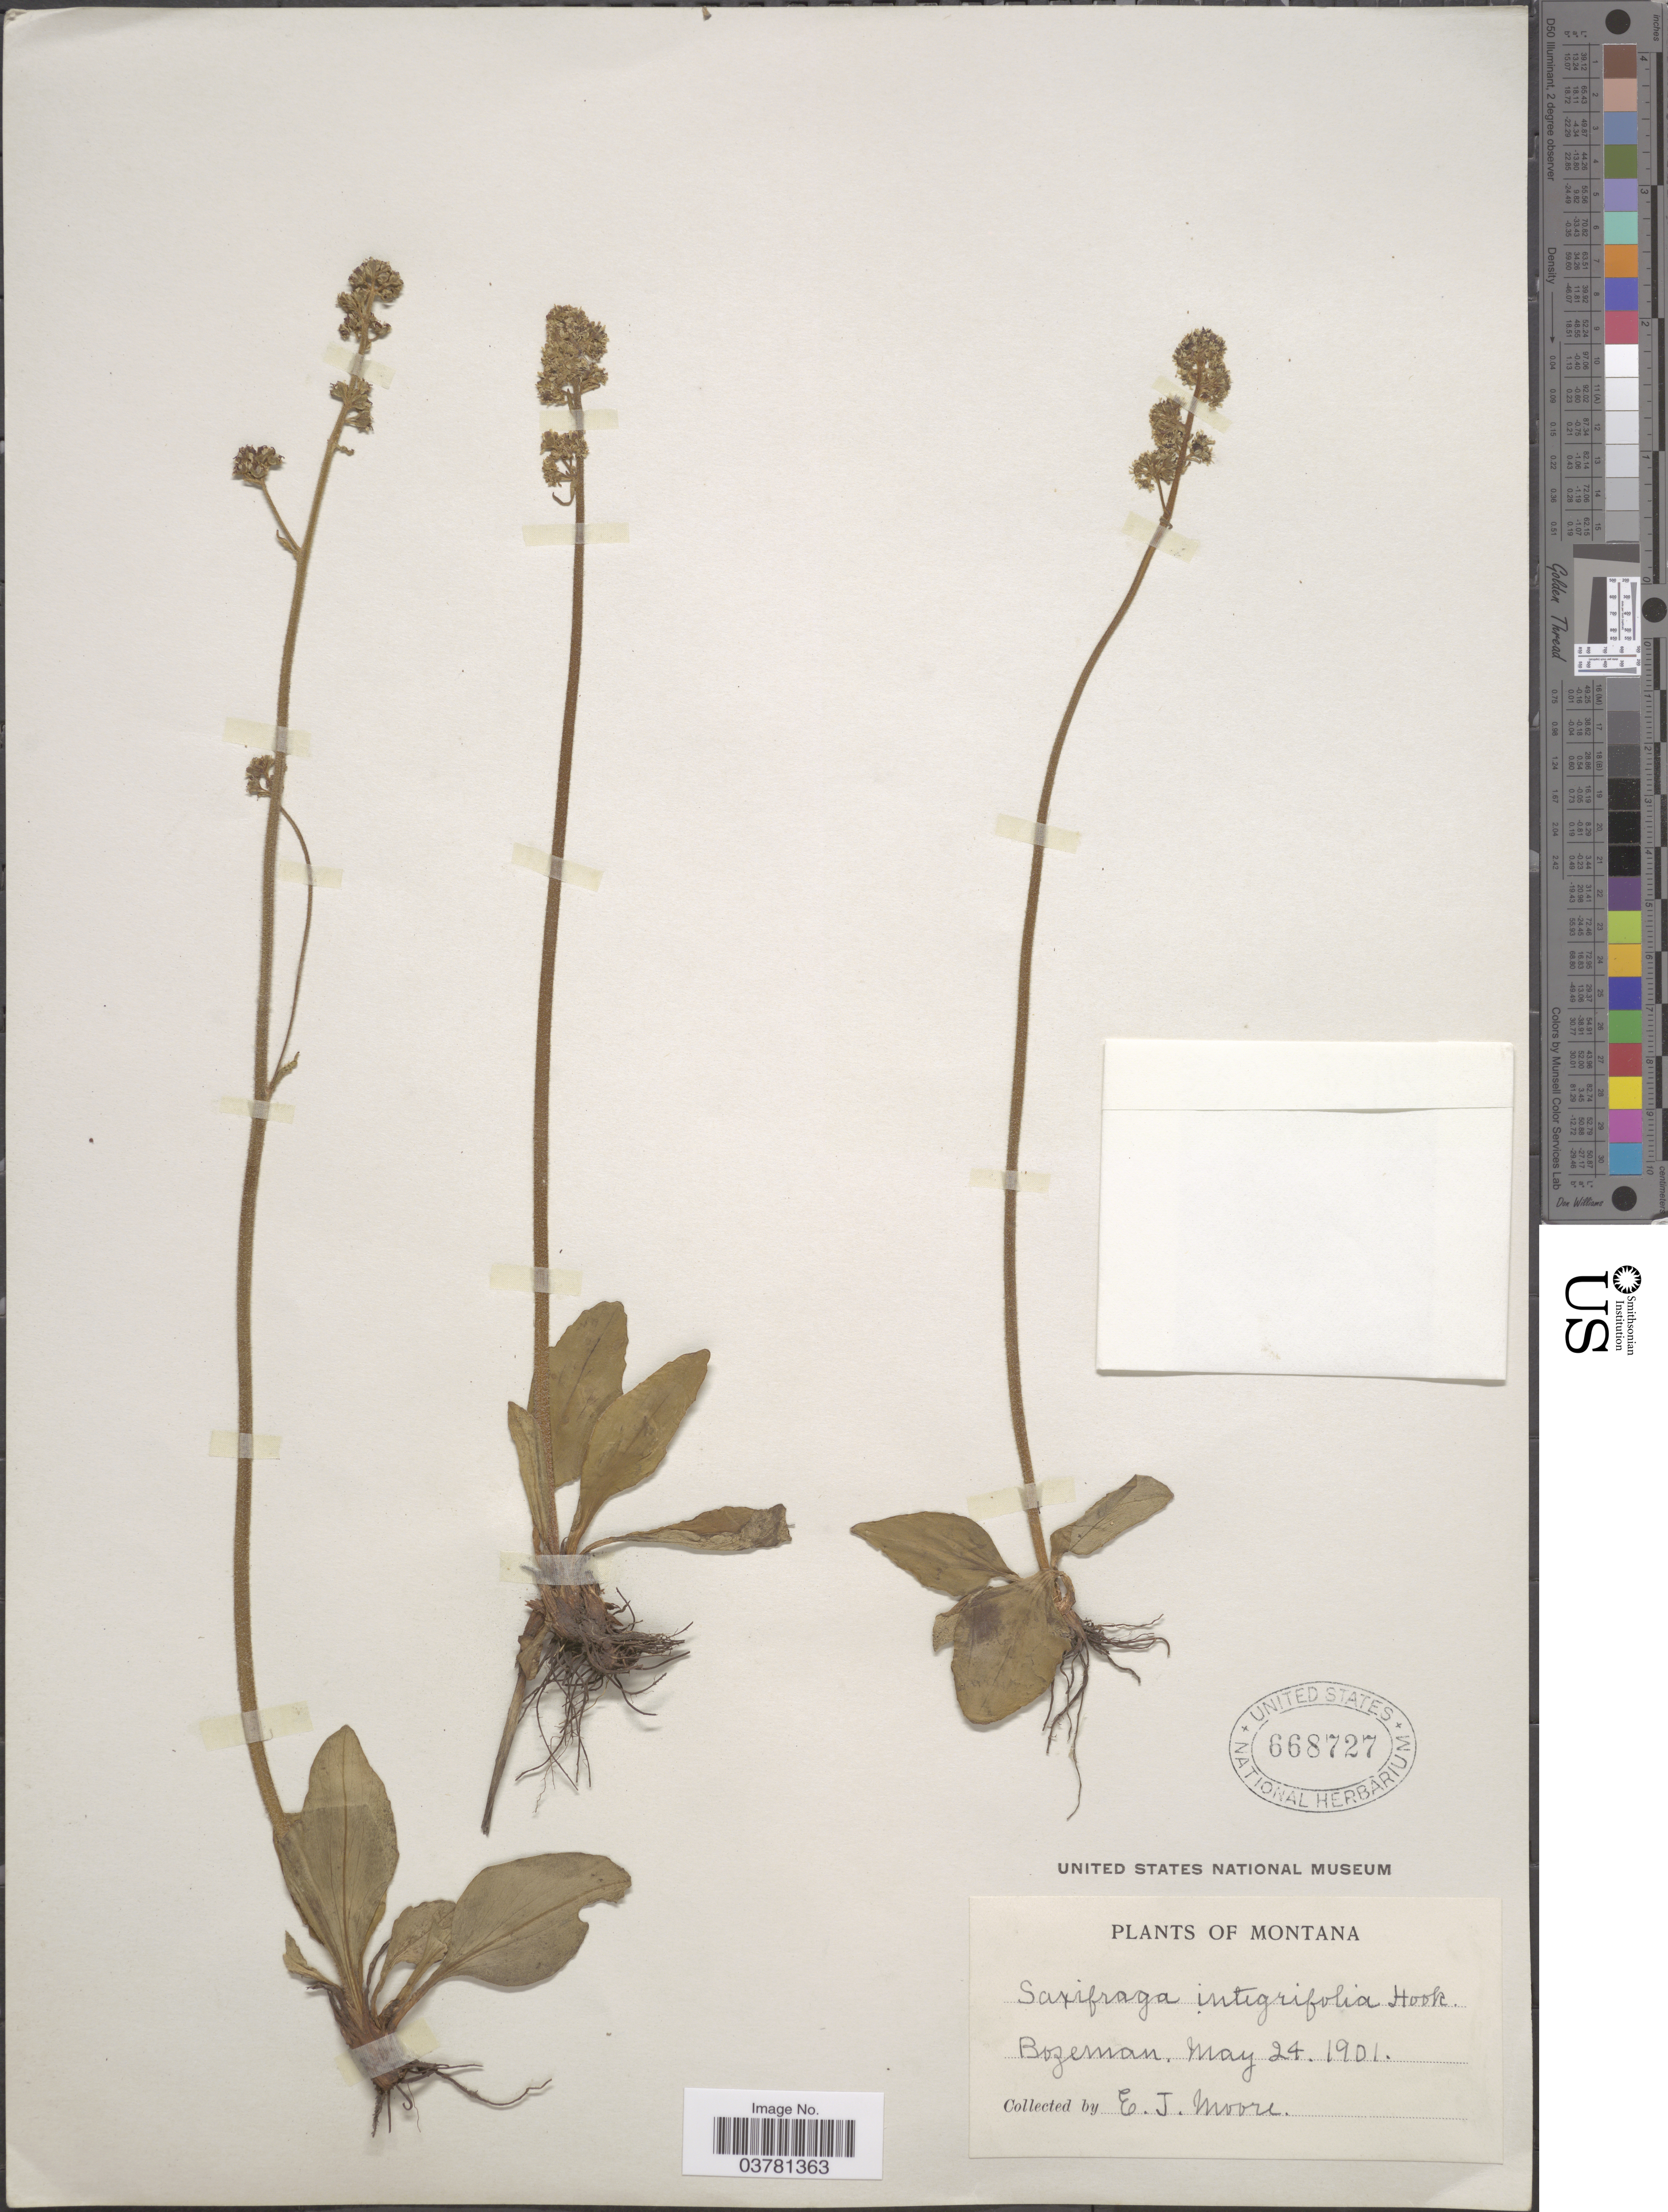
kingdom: Plantae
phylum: Tracheophyta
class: Magnoliopsida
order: Saxifragales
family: Saxifragaceae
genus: Micranthes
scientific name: Micranthes subapetala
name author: (E. Nelson) Small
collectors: E. Moore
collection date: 1901-05-24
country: United States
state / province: Montana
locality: Bozeman.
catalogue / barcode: US 668727